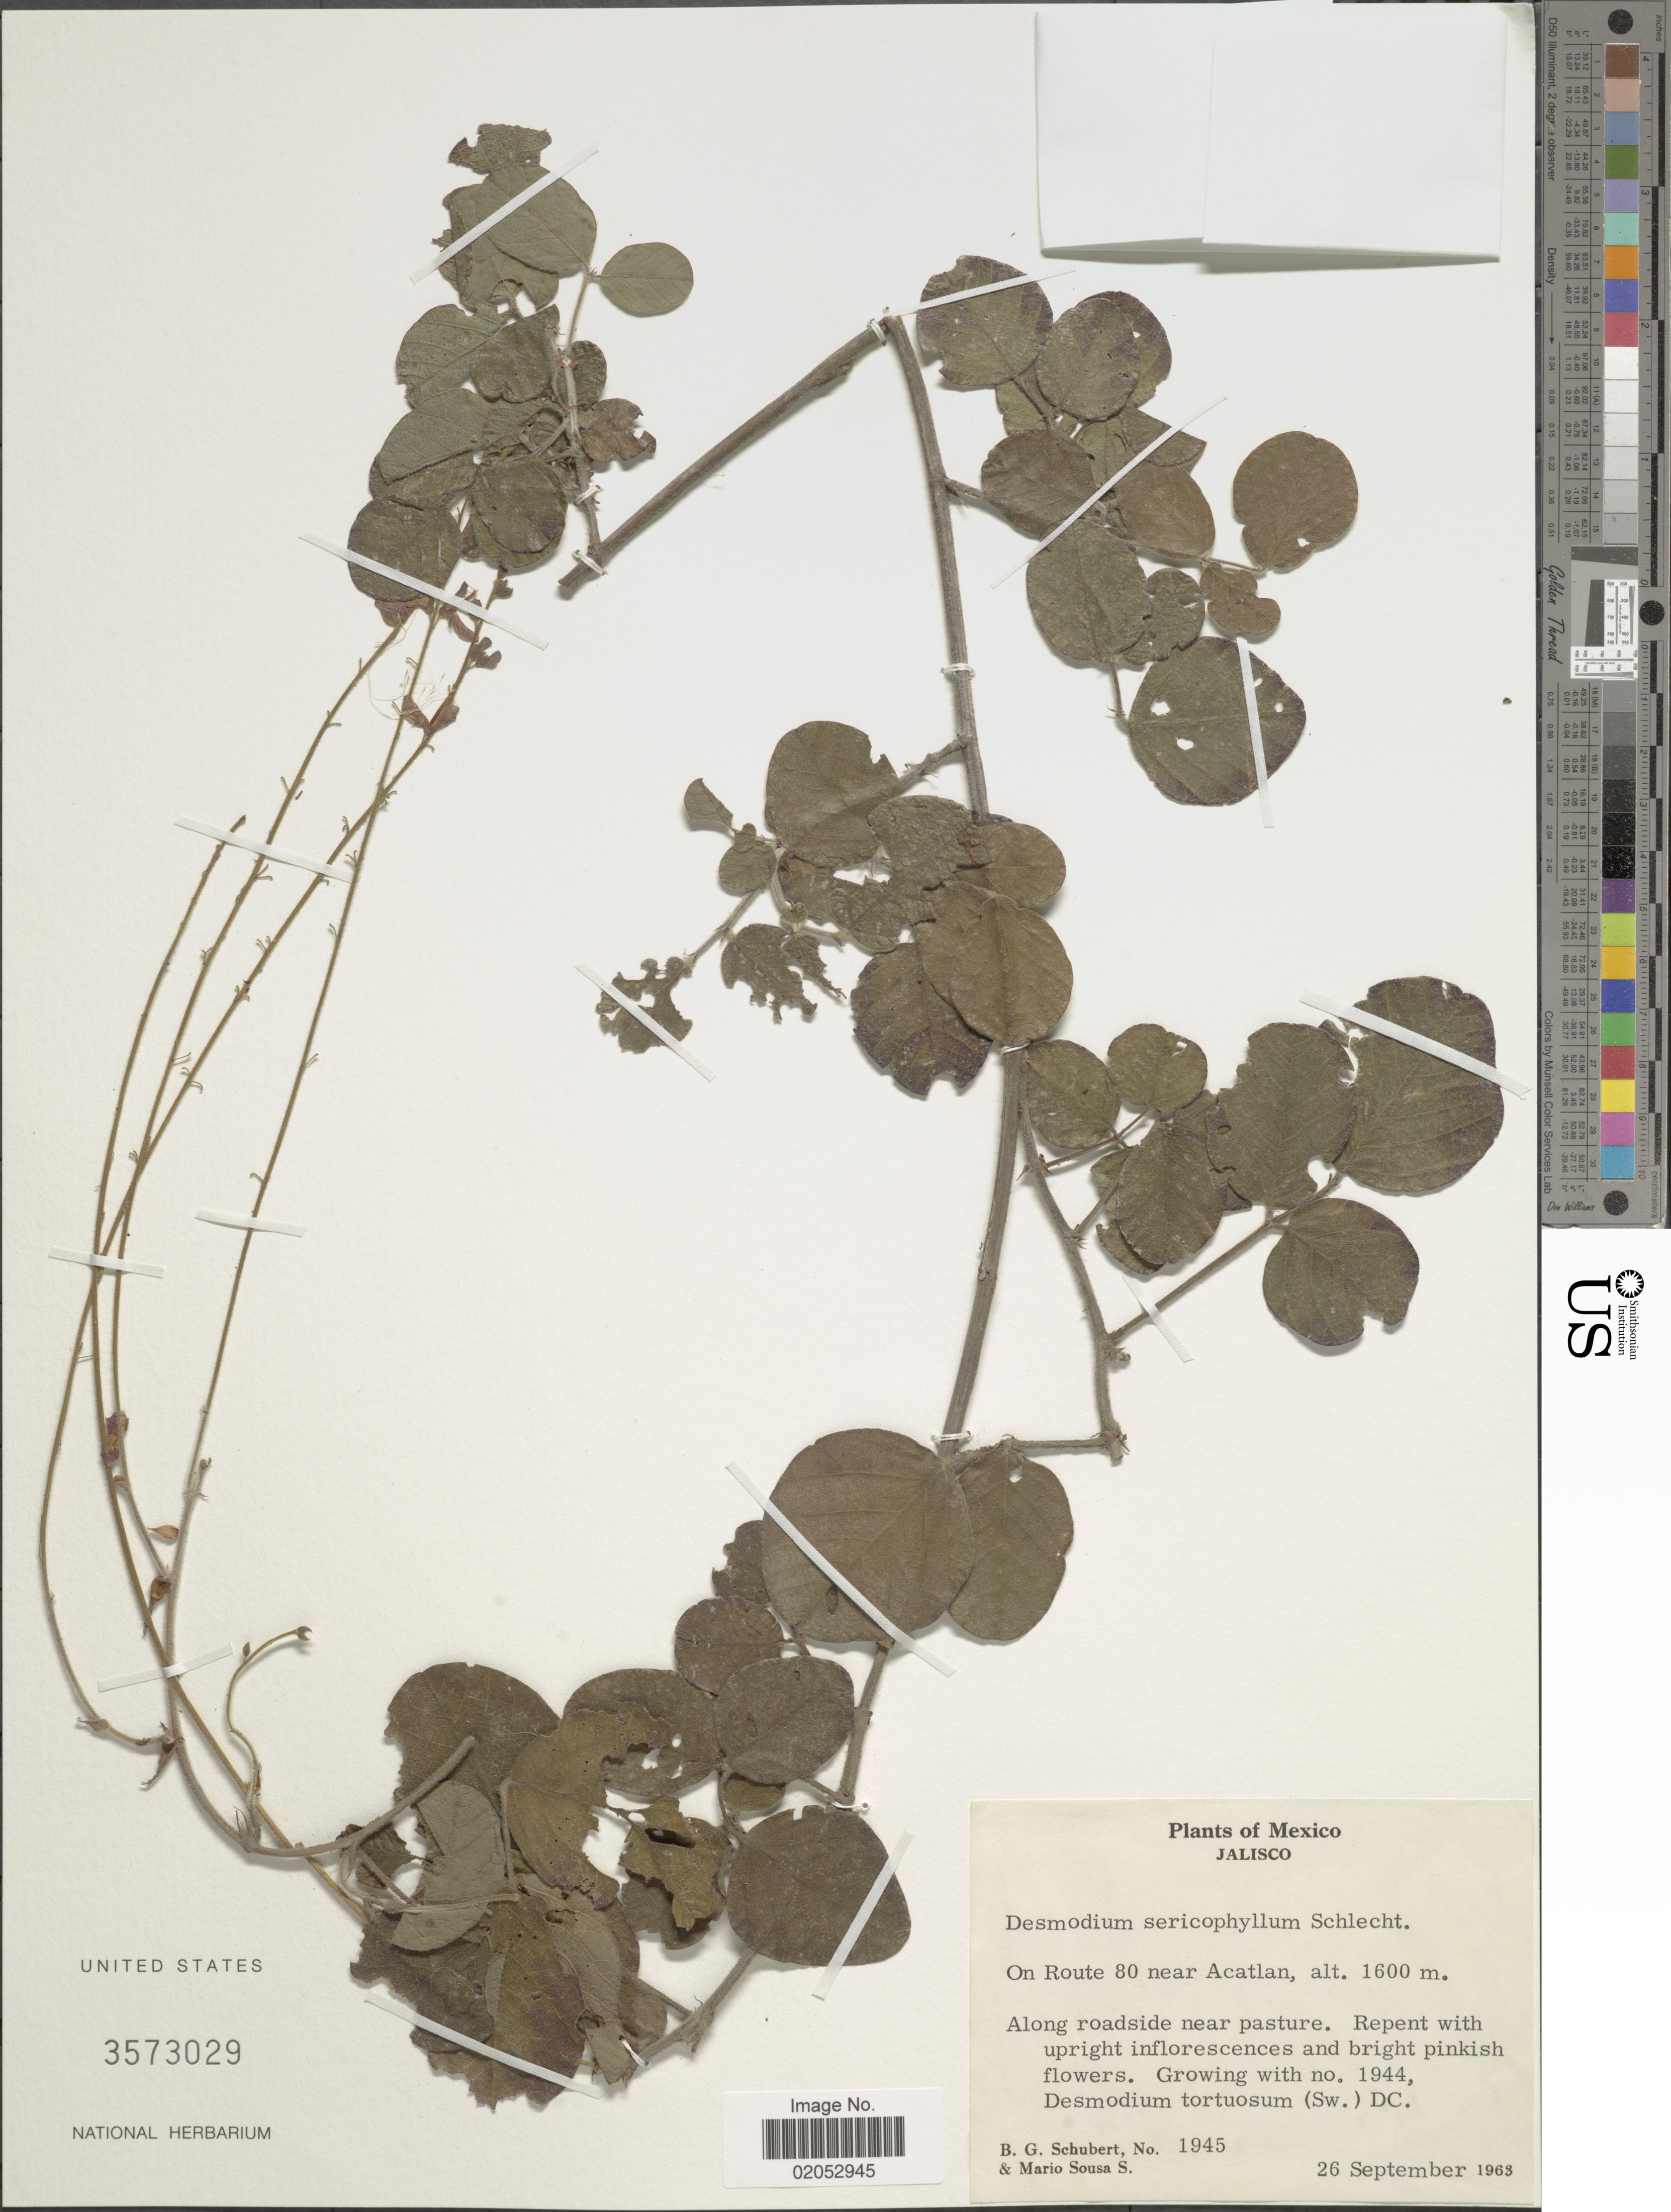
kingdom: Plantae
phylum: Tracheophyta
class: Magnoliopsida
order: Fabales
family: Fabaceae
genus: Desmodium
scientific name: Desmodium sericophyllum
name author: Schltdl.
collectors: B. Schubert & M. Sousa S.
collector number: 1945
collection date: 1963-09-28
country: Mexico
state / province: Jalisco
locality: On route 80 near Acatlan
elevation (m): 1600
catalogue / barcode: US 3573029